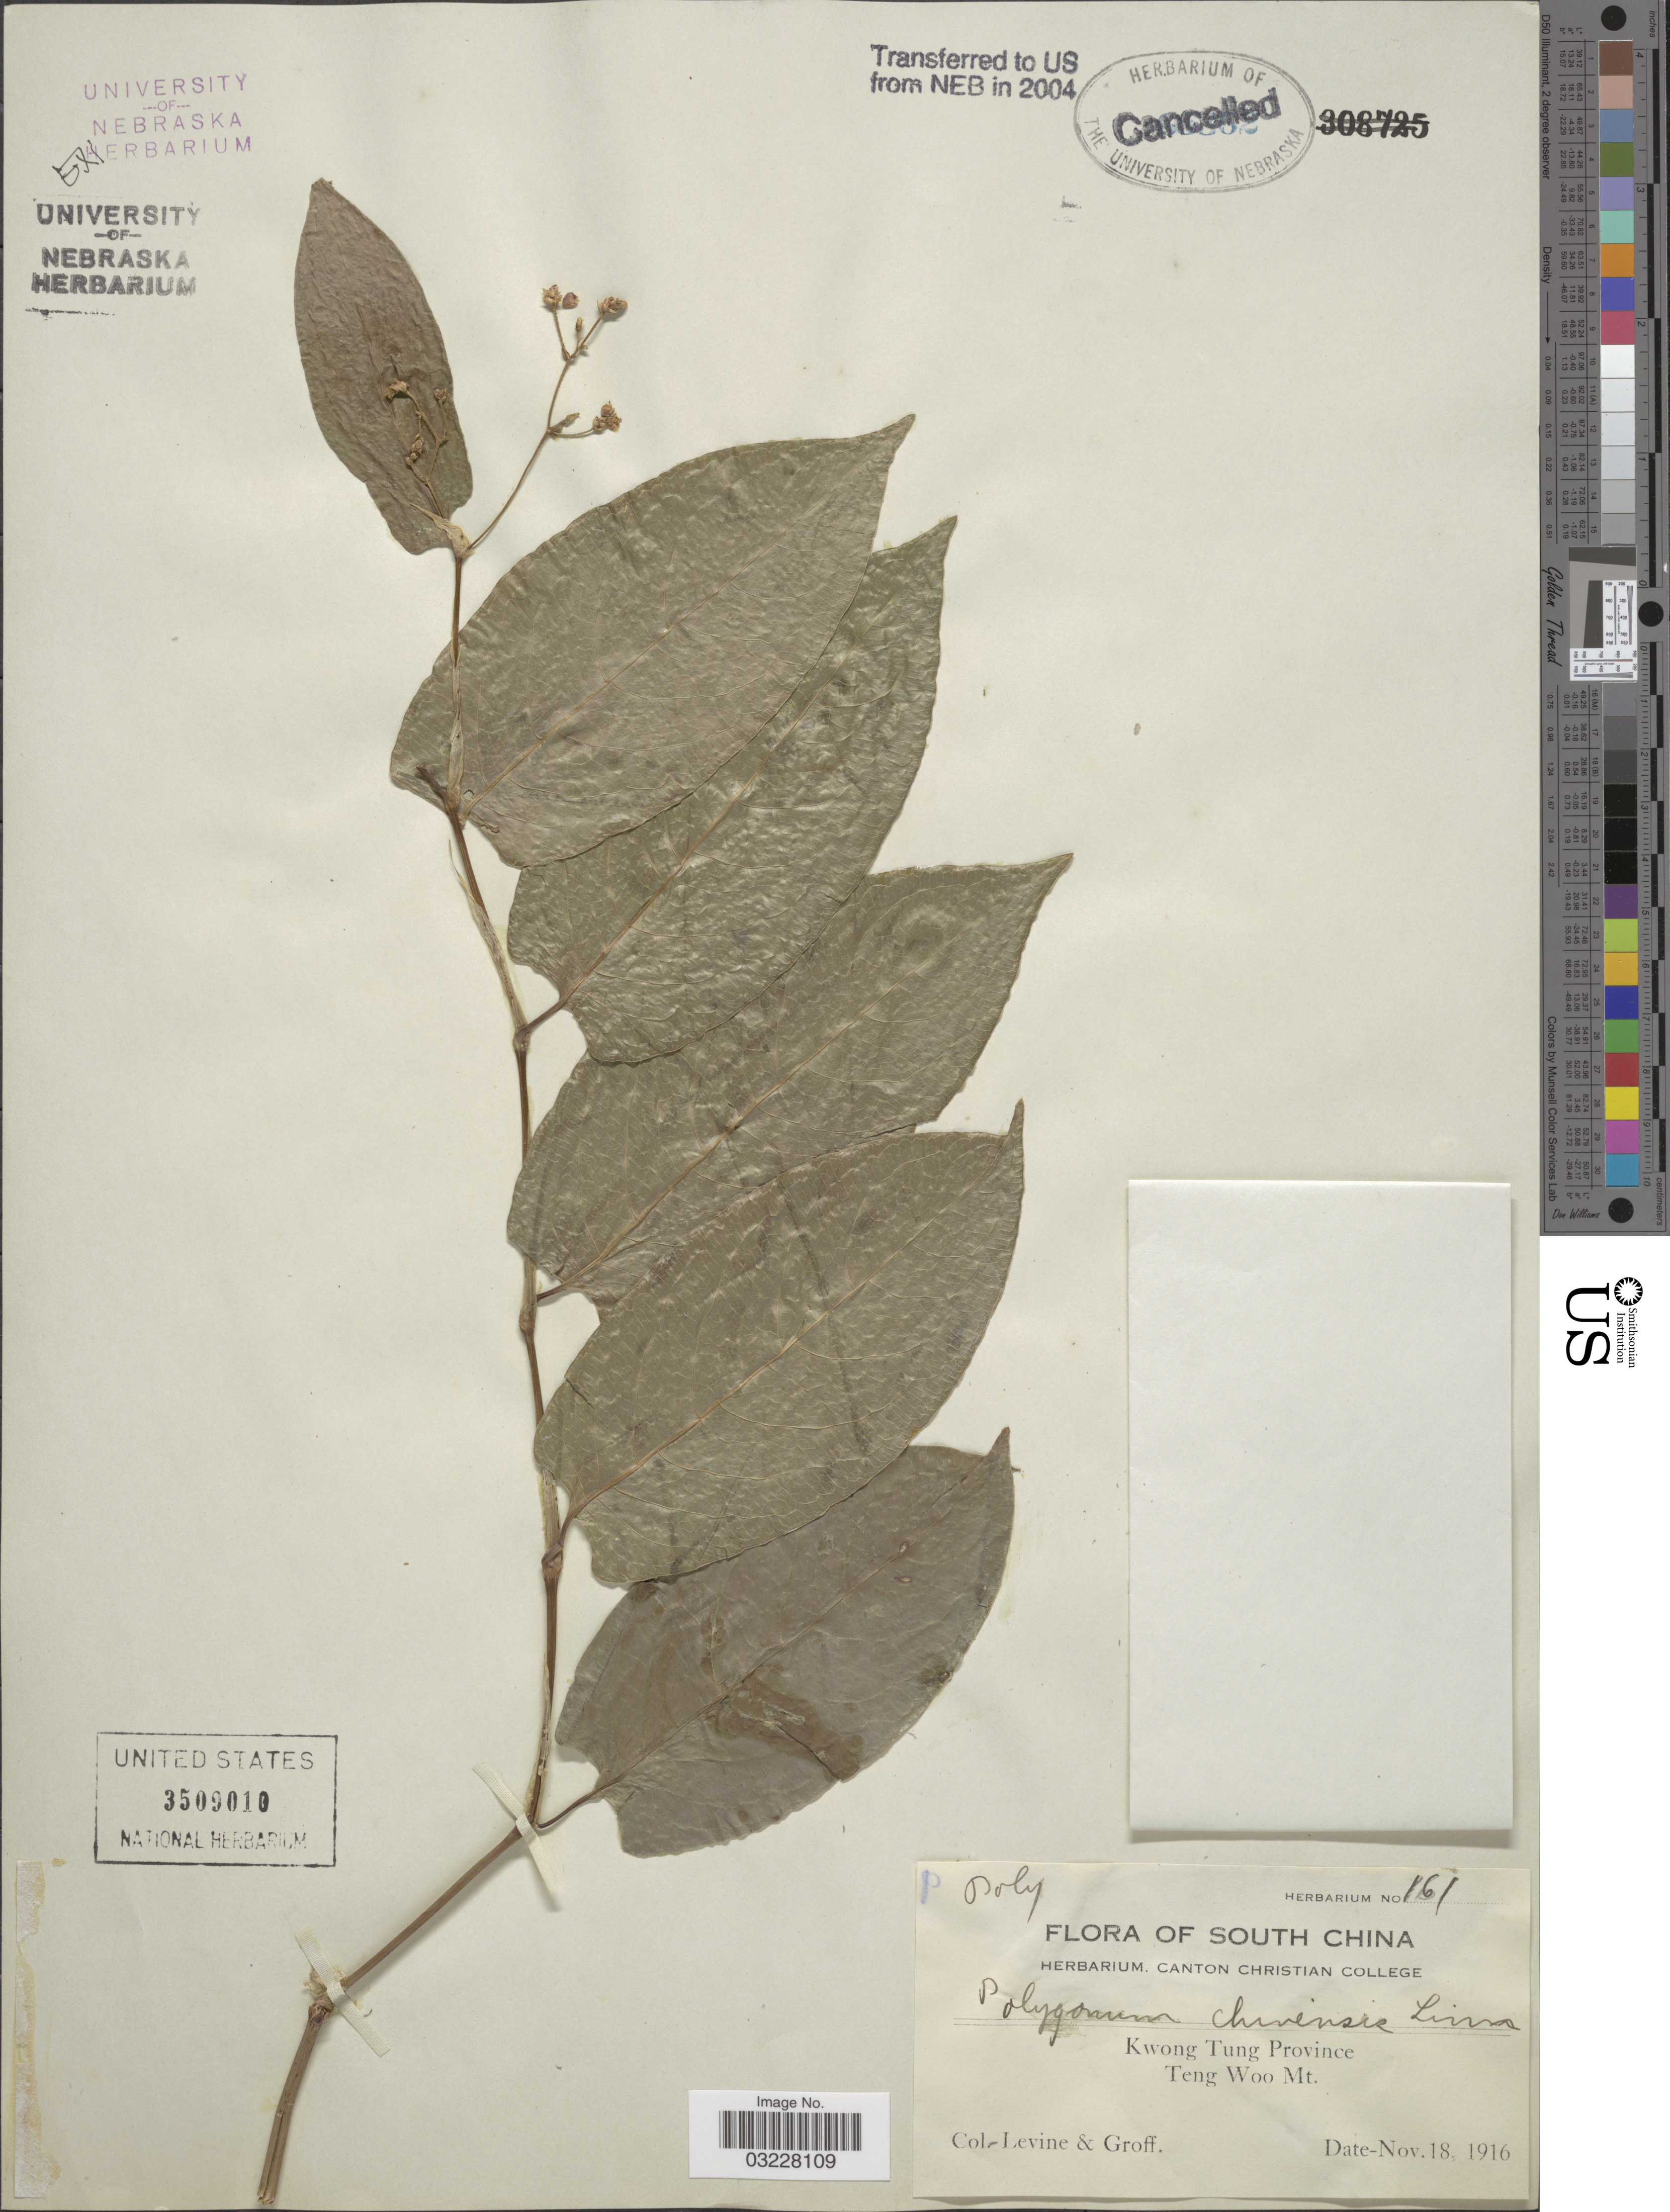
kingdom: Plantae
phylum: Tracheophyta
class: Magnoliopsida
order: Caryophyllales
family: Polygonaceae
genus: Polygonum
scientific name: Polygonum chinense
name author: L.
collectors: -. Levine & -- Groff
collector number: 161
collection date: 1916-11-18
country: China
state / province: Guangdong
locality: South China. Kwong Tung Province, Teng Woo Mt.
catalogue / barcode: US 3509010